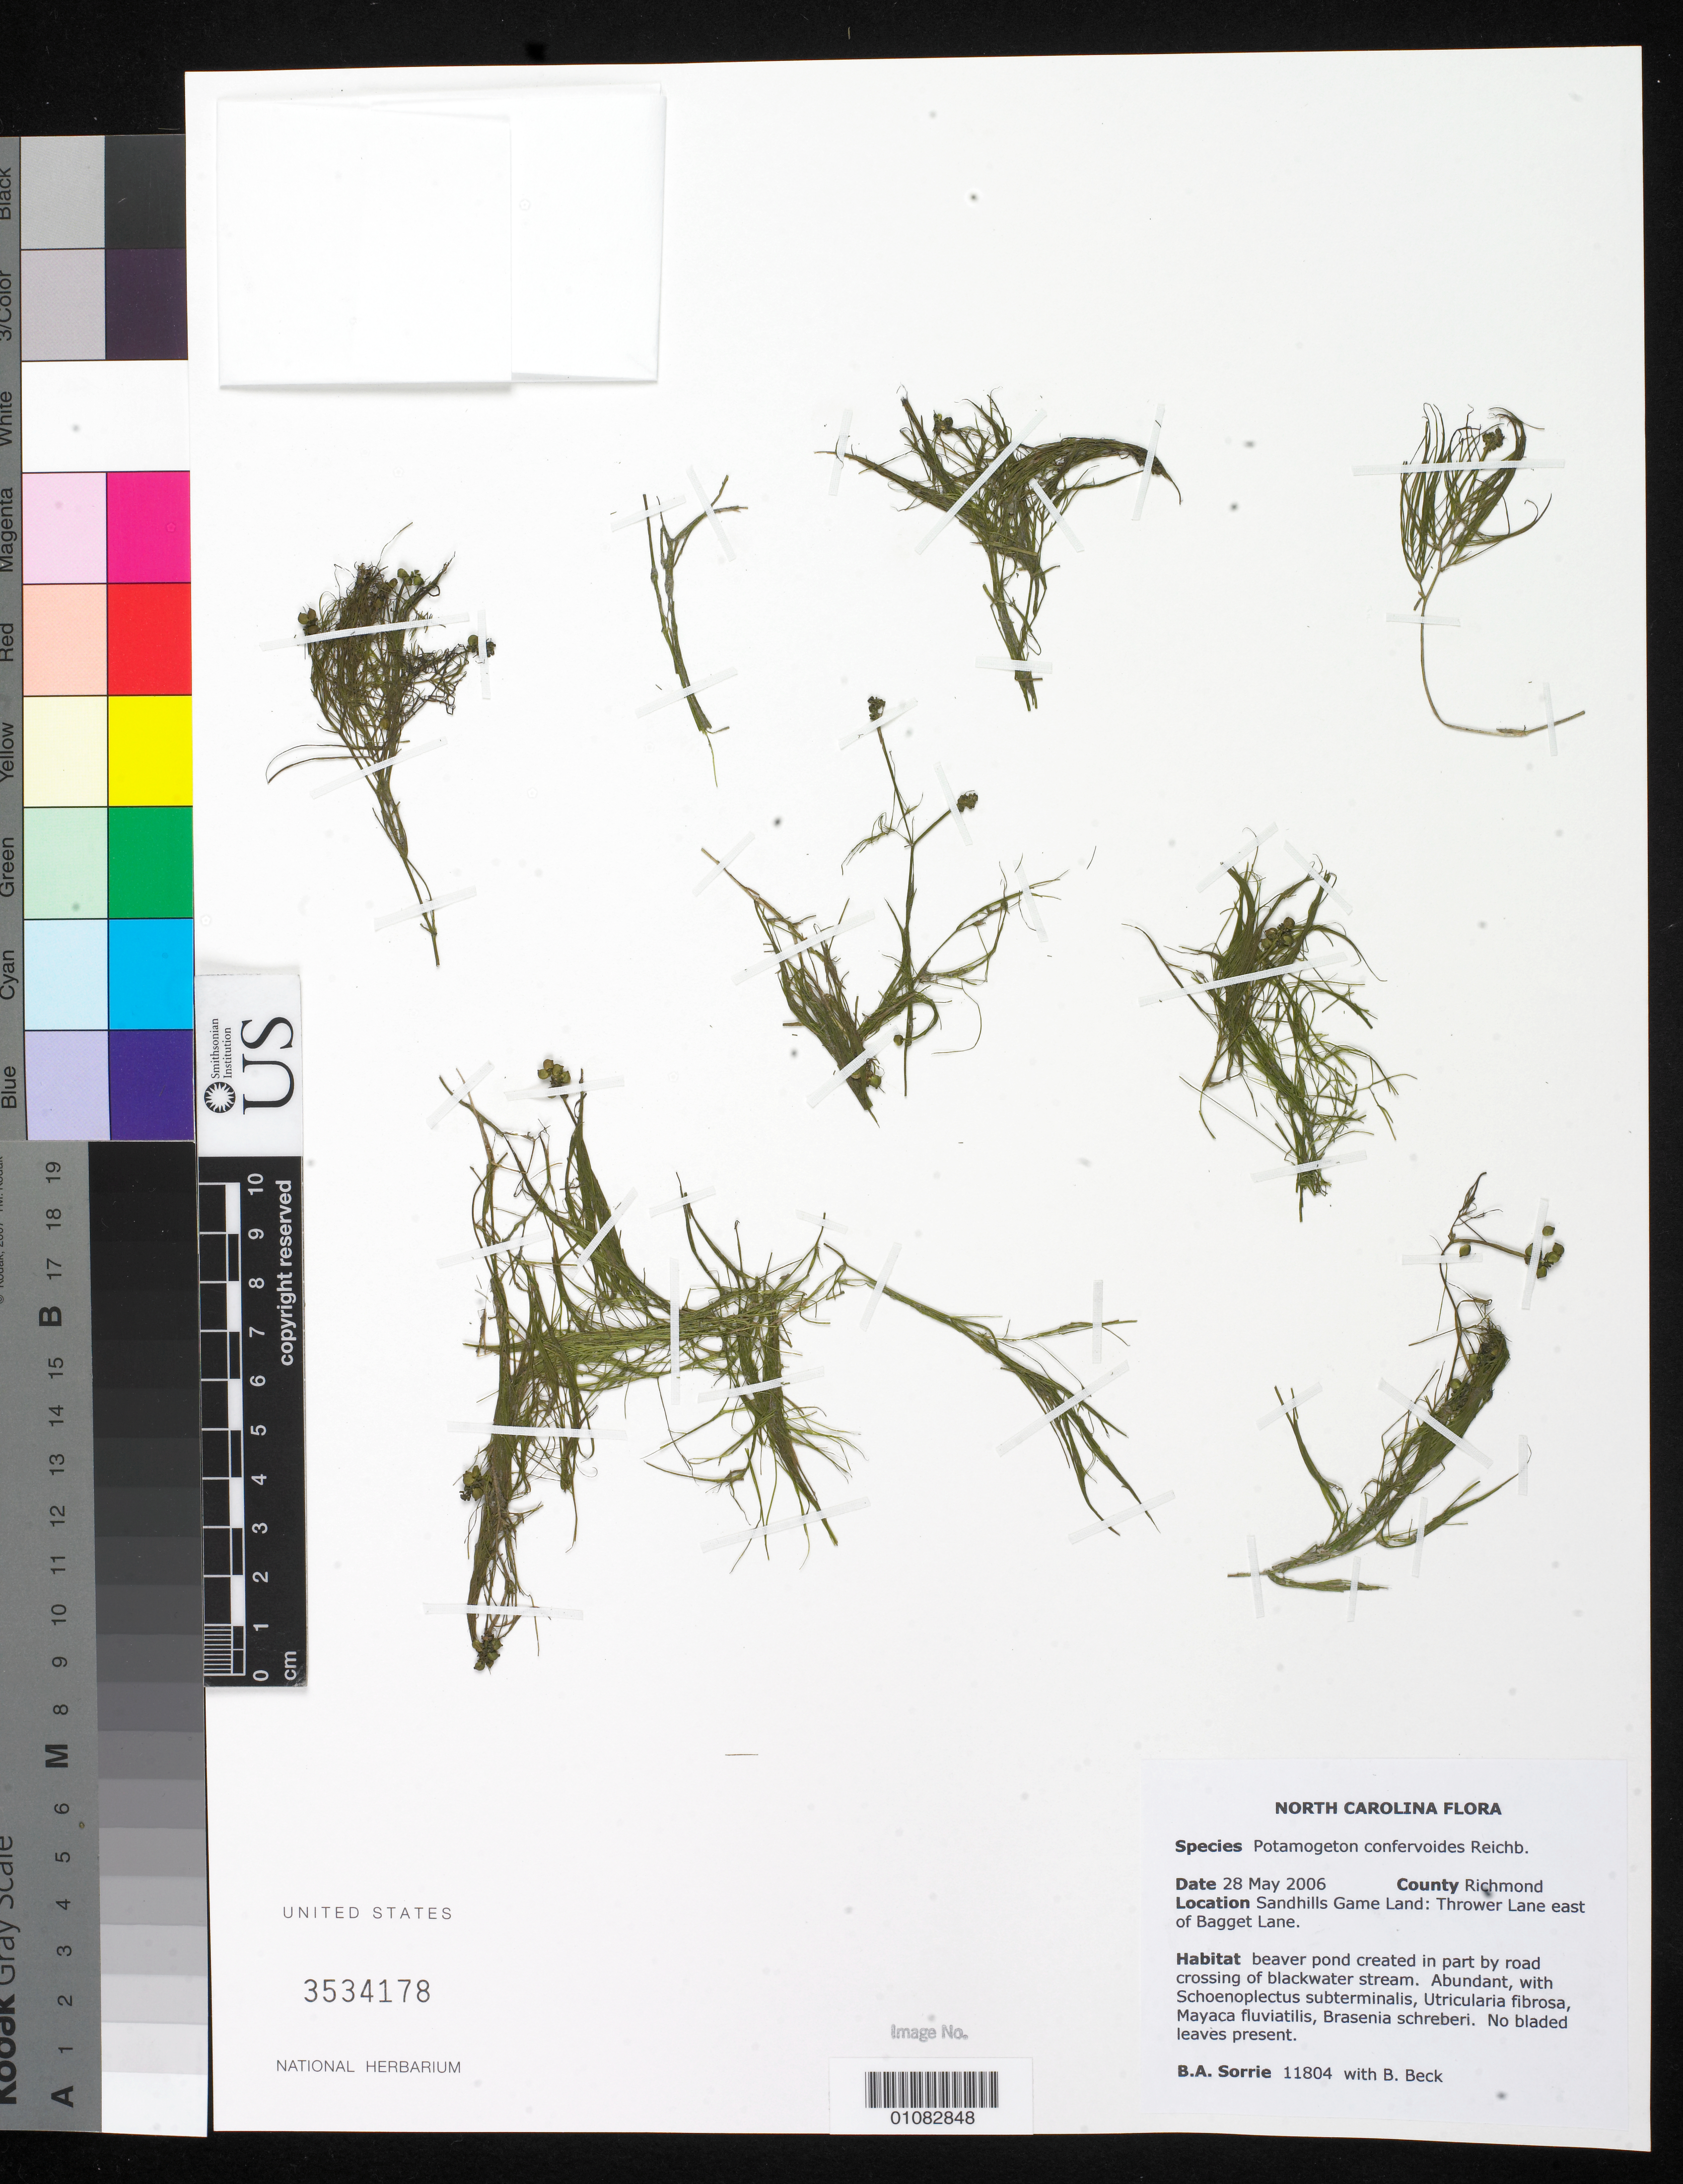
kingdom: Plantae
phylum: Tracheophyta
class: Liliopsida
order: Alismatales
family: Potamogetonaceae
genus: Potamogeton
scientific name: Potamogeton confervoides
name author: Rchb.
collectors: B. Sorrie & B. Beck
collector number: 11804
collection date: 2006-05-28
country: United States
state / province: North Carolina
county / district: Richmond County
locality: Sandhills Game Land, Thrower Lane east of Bagget Lane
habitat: Beaver pond created in part by road crossing of blackwater stream.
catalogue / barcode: US 3534178